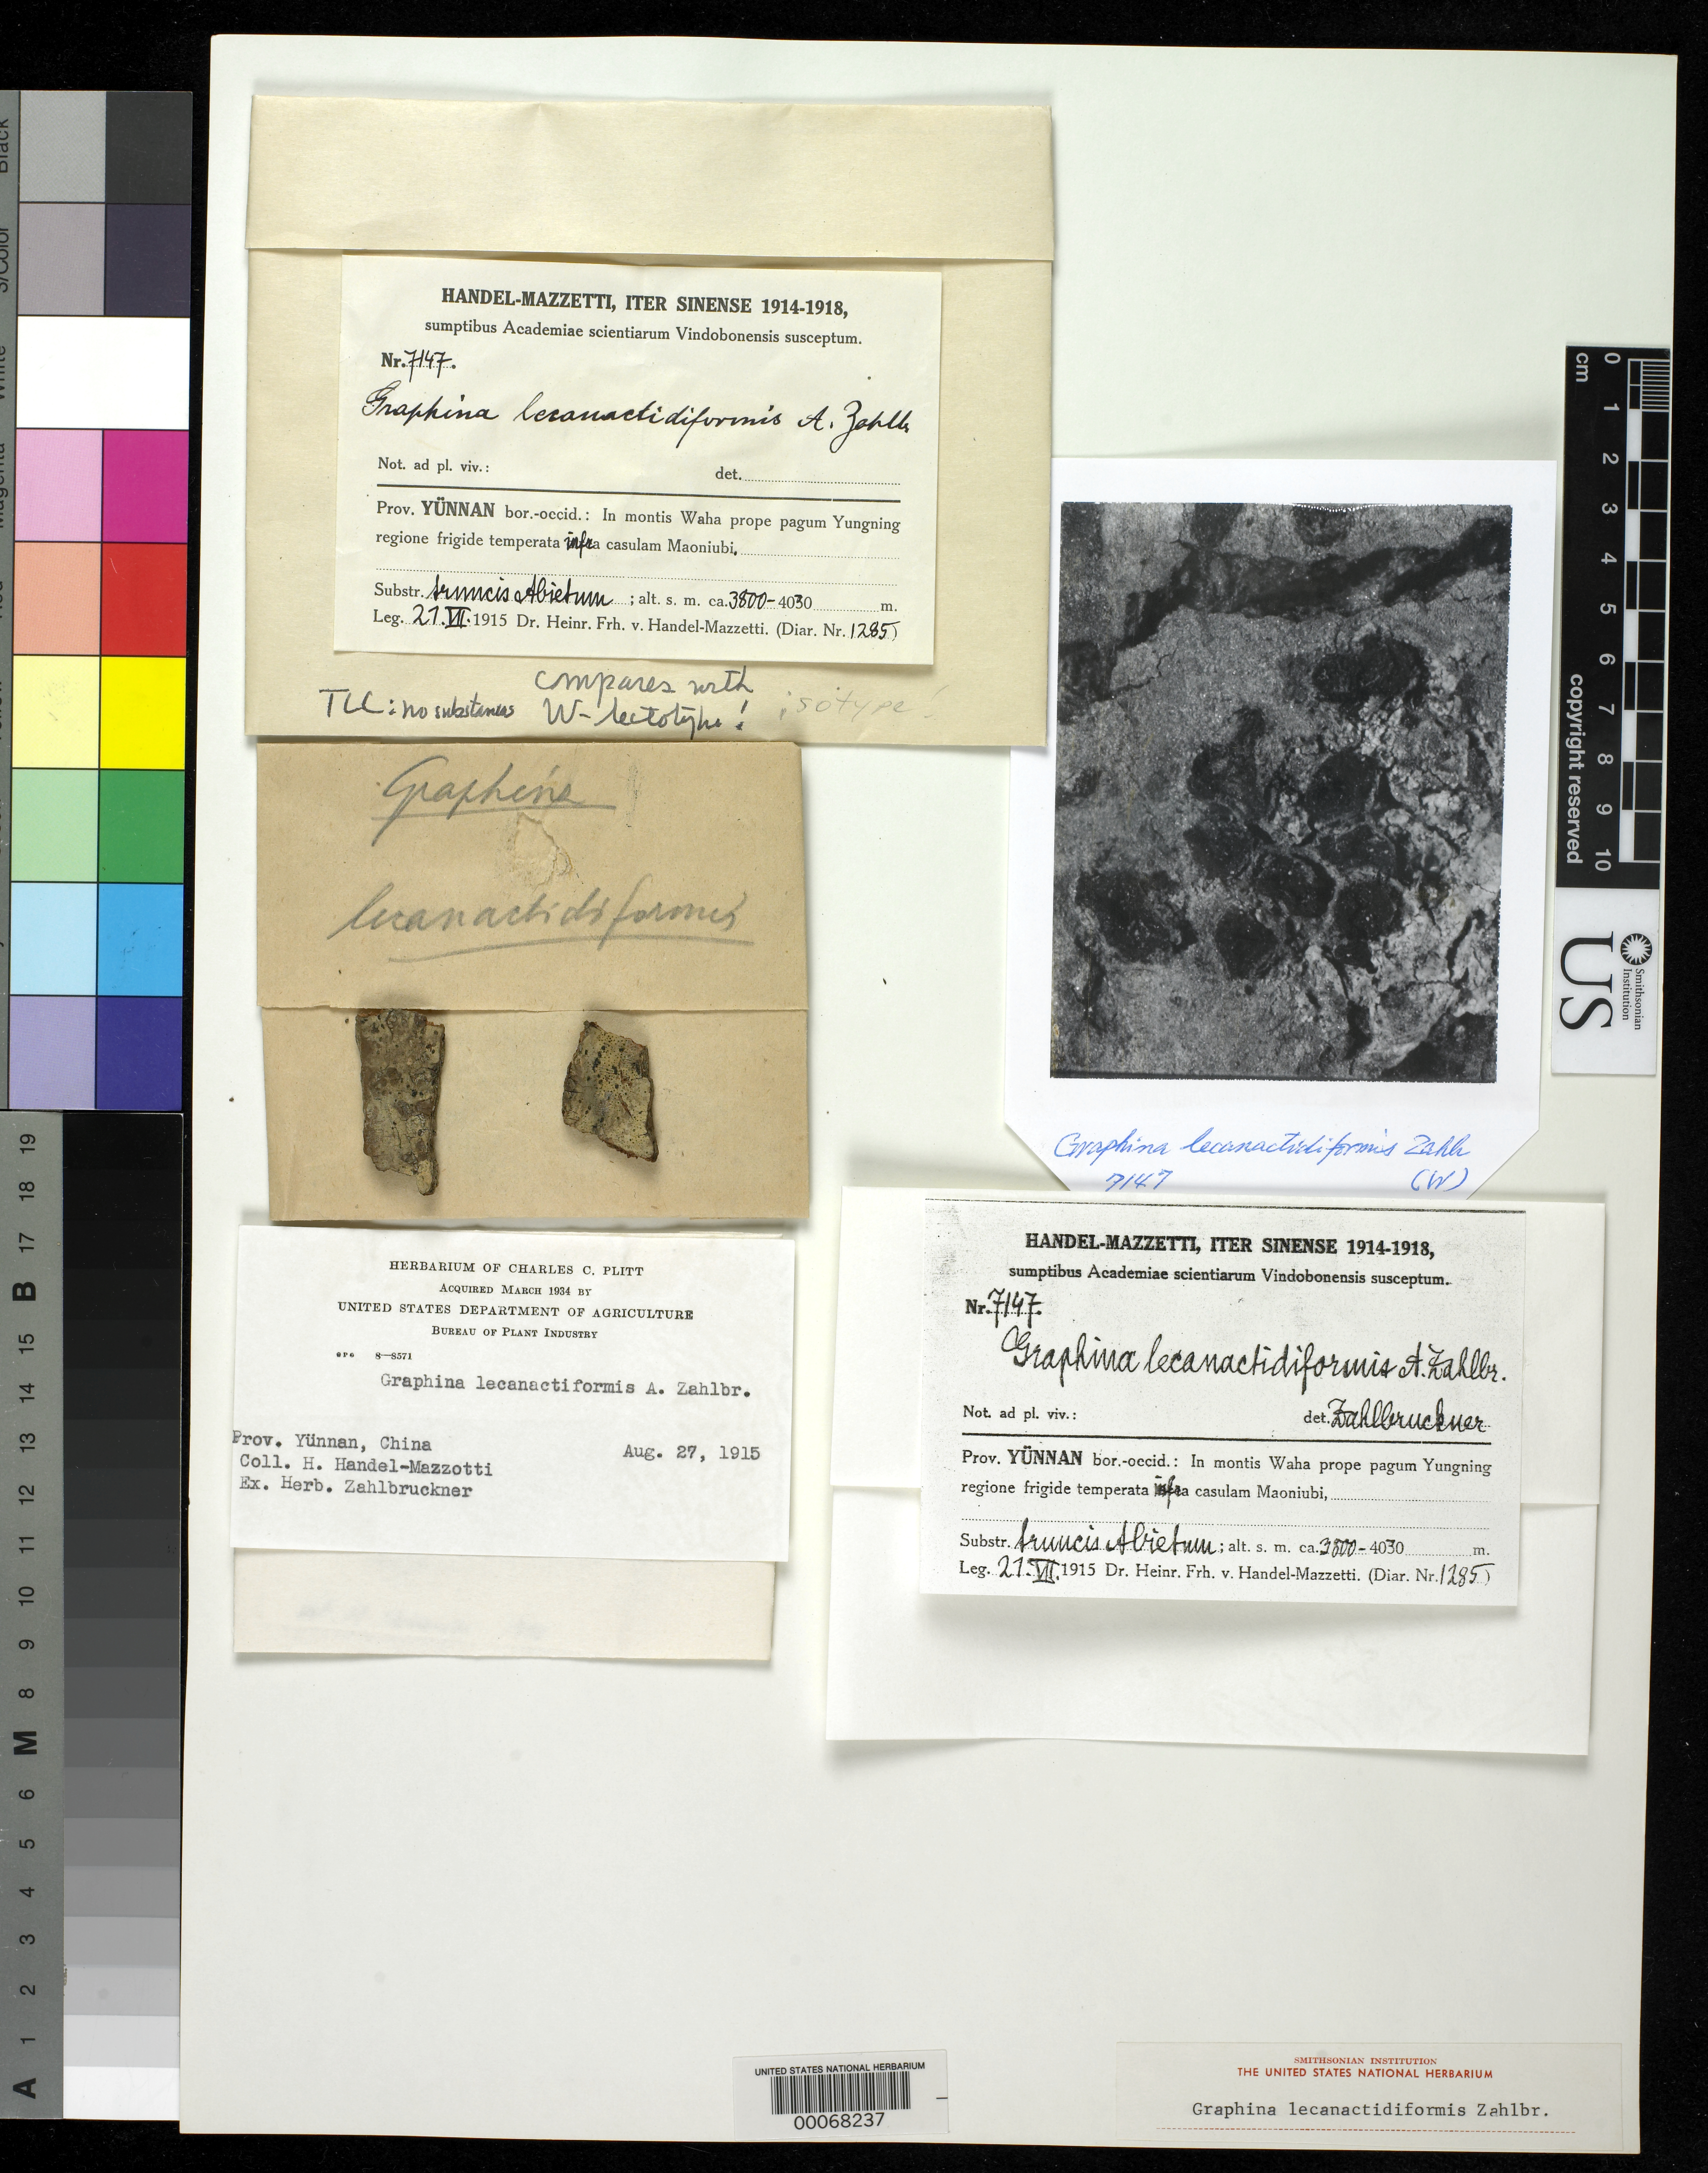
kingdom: Fungi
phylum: Ascomycota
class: Lecanoromycetes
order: Ostropales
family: Graphidaceae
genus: Graphina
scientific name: Graphina lecanactiformis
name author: Zahlbr. in Hand.-Mazz.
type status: Isotype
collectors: H. Handel-Mazzetti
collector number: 7147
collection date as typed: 27 Jul 1915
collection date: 1915-07-27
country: China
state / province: Yunnan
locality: Montis Waha prope pagum Yungning. [Waha Mountain near village/district of Yungning.]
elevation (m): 3800